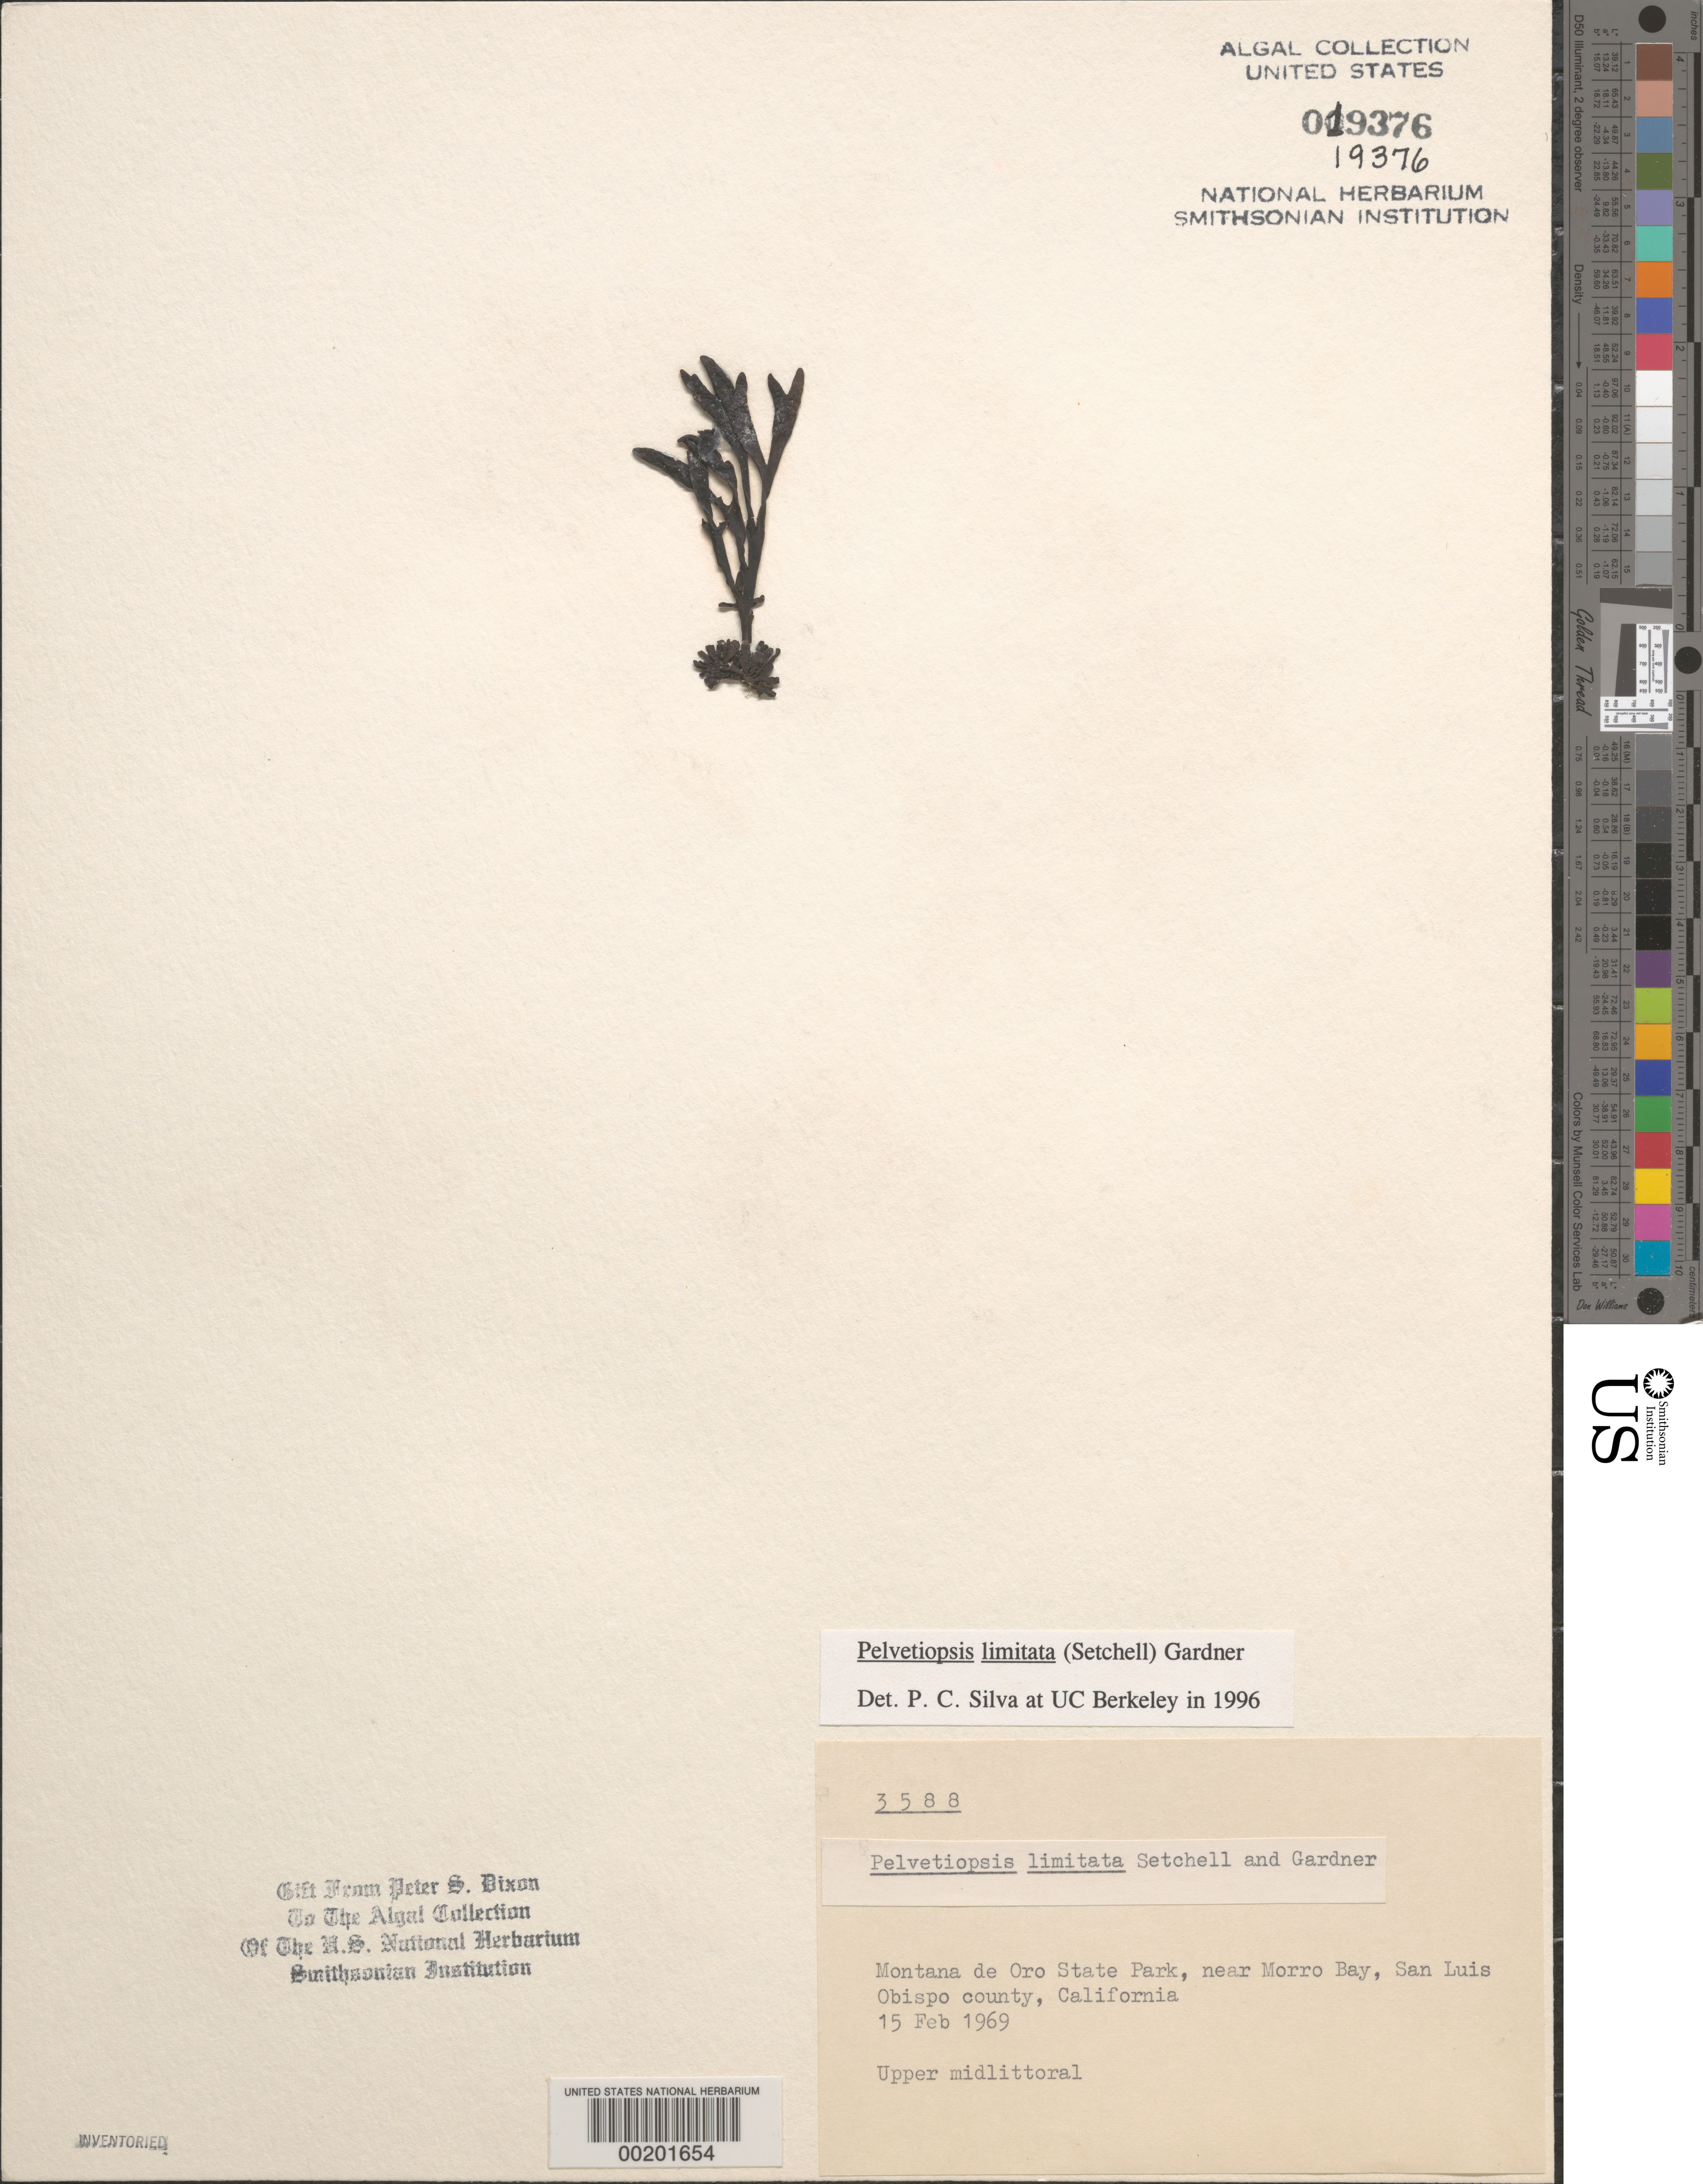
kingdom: Chromista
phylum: Ochrophyta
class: Phaeophyceae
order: Fucales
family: Fucaceae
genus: Pelvetiopsis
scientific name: Pelvetiopsis limitata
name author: N.L. Gardner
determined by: Silva, P. C.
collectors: P. S. Dixon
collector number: PSD 3588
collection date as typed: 15 Feb 1969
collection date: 1969-02-15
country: United States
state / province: California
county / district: San Luis Obispo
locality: Montana de Oro State Park, near Morro Bay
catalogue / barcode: US 19376